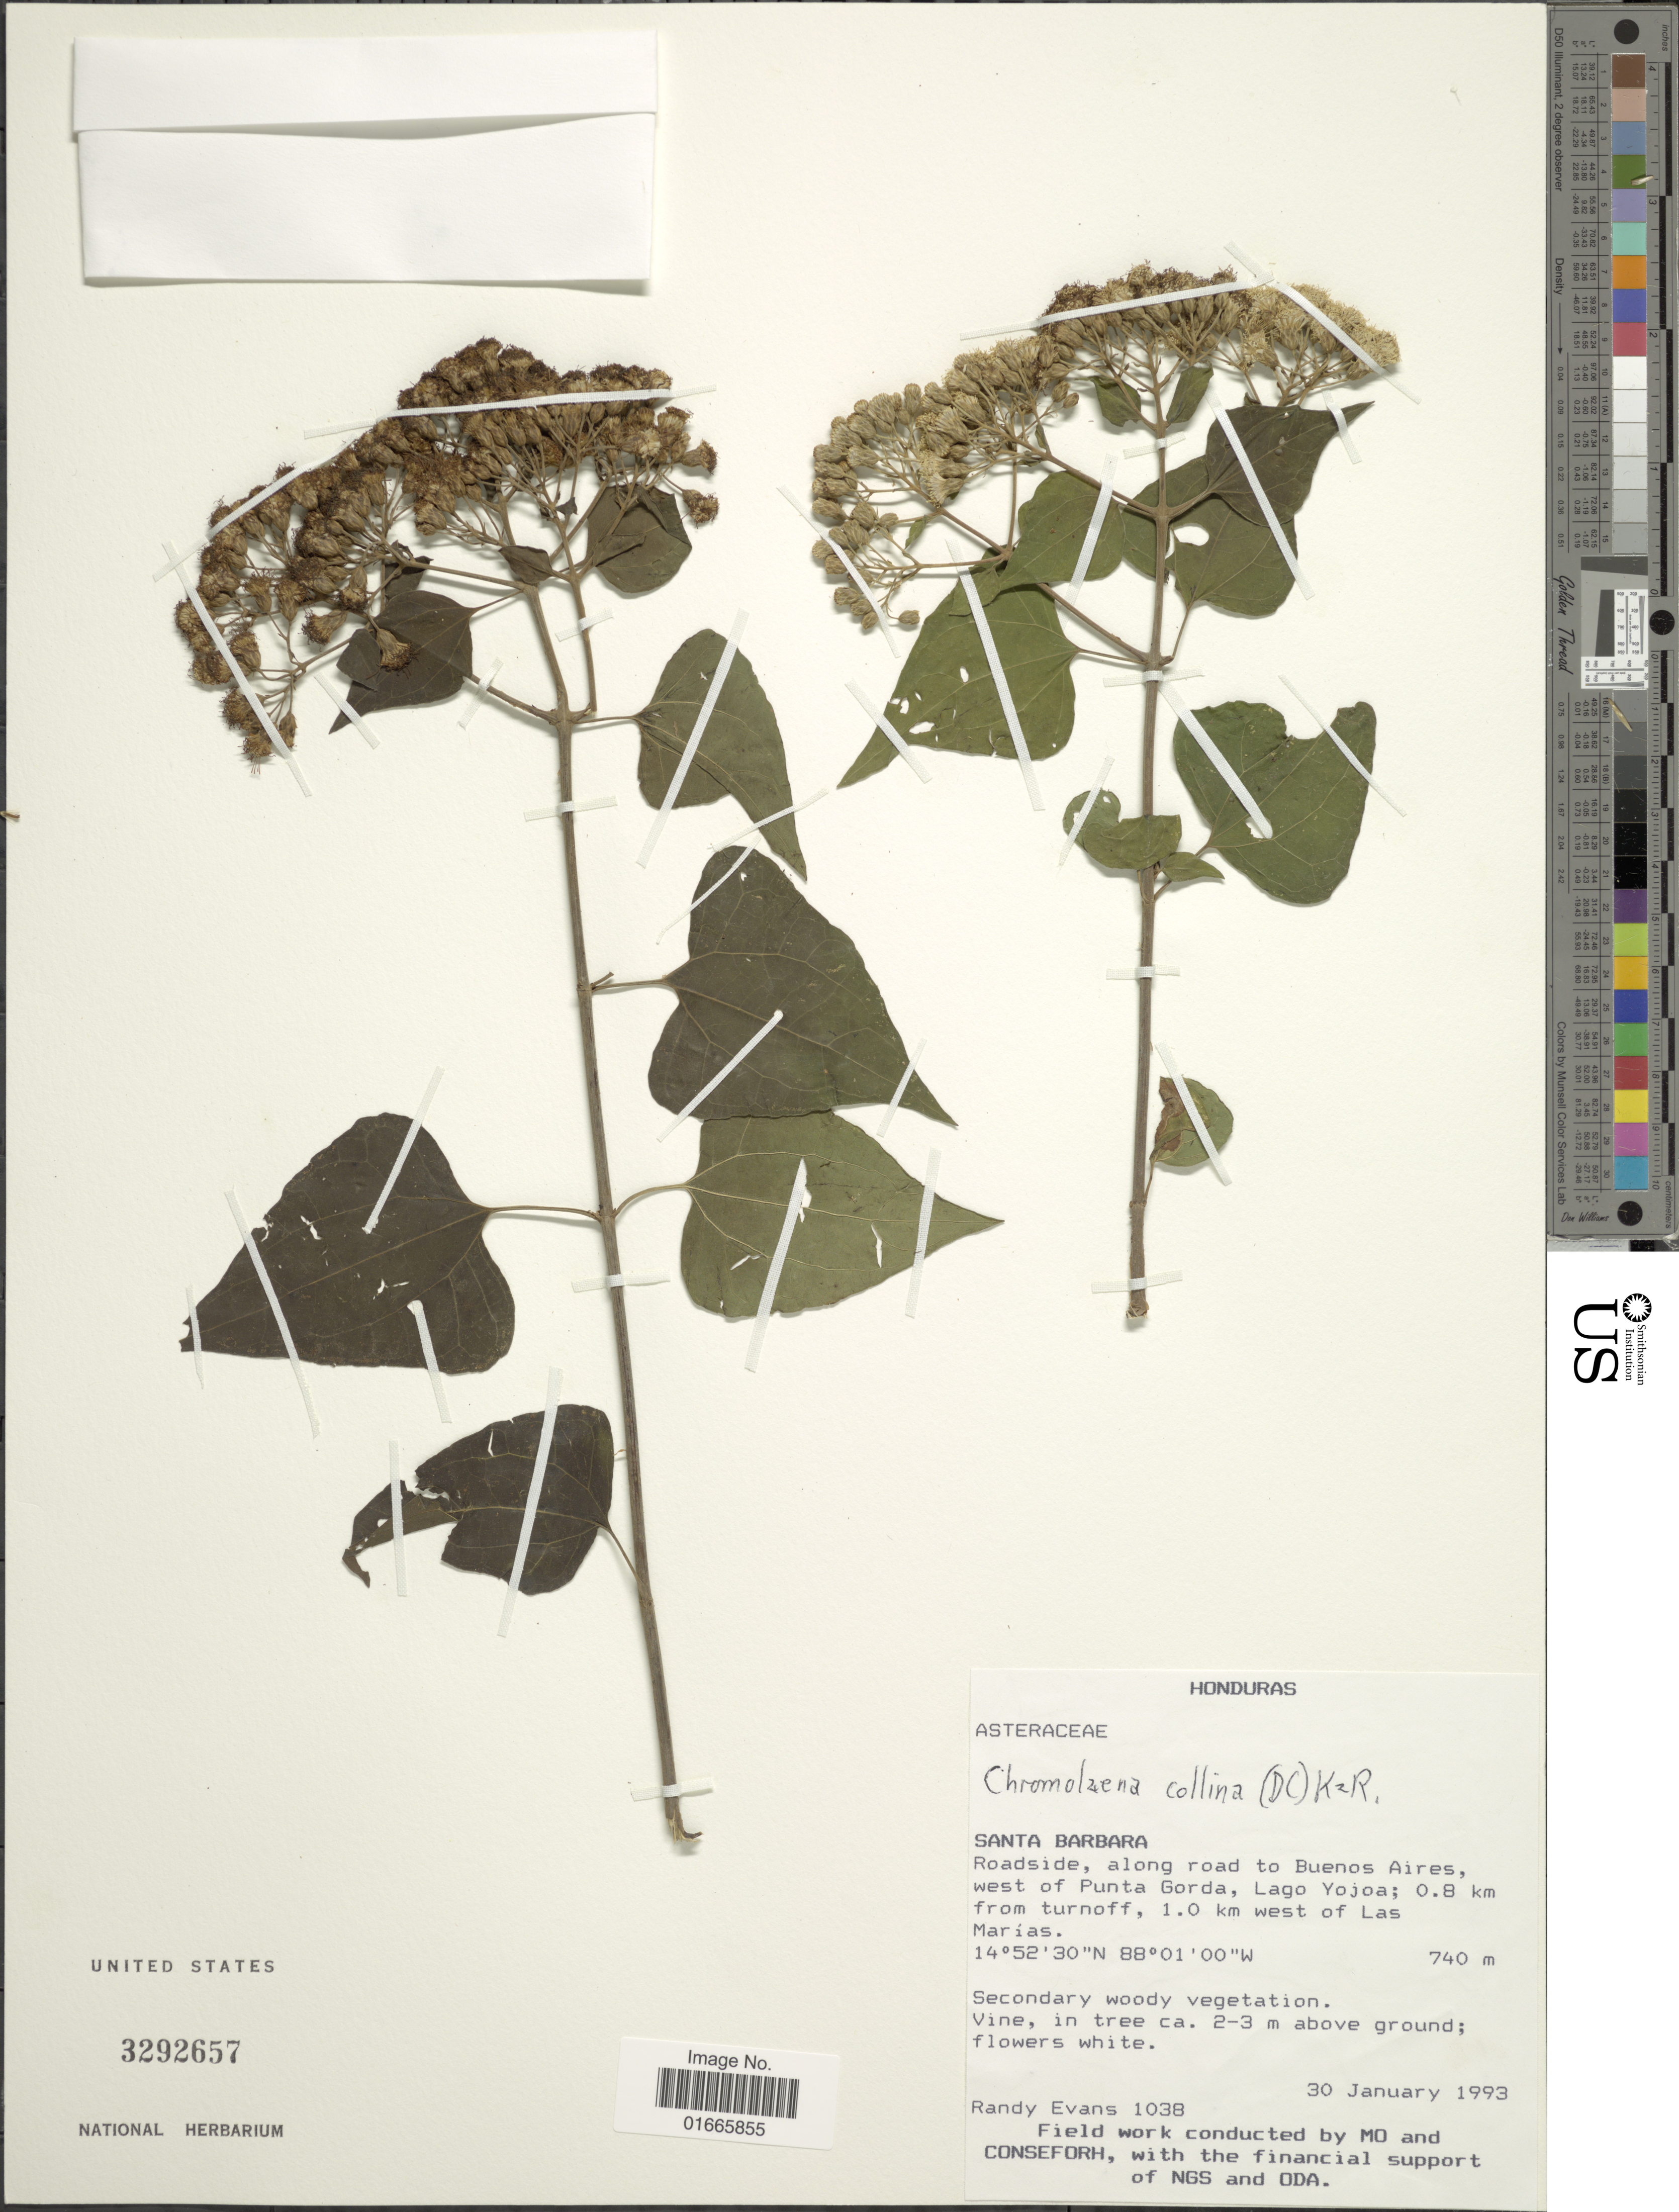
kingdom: Plantae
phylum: Tracheophyta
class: Magnoliopsida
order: Asterales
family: Asteraceae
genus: Chromolaena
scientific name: Chromolaena collina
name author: (DC.) R.M. King & H. Rob.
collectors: R. Evans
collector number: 1038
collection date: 1993-01-30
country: Honduras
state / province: Santa Bárbara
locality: Roadside, along road to Buenos aires, west of Punta Gorda, Lago Yojoa; 0.8 km from turnoff, 1.0 km west of Las Marias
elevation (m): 740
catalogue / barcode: US 3292657